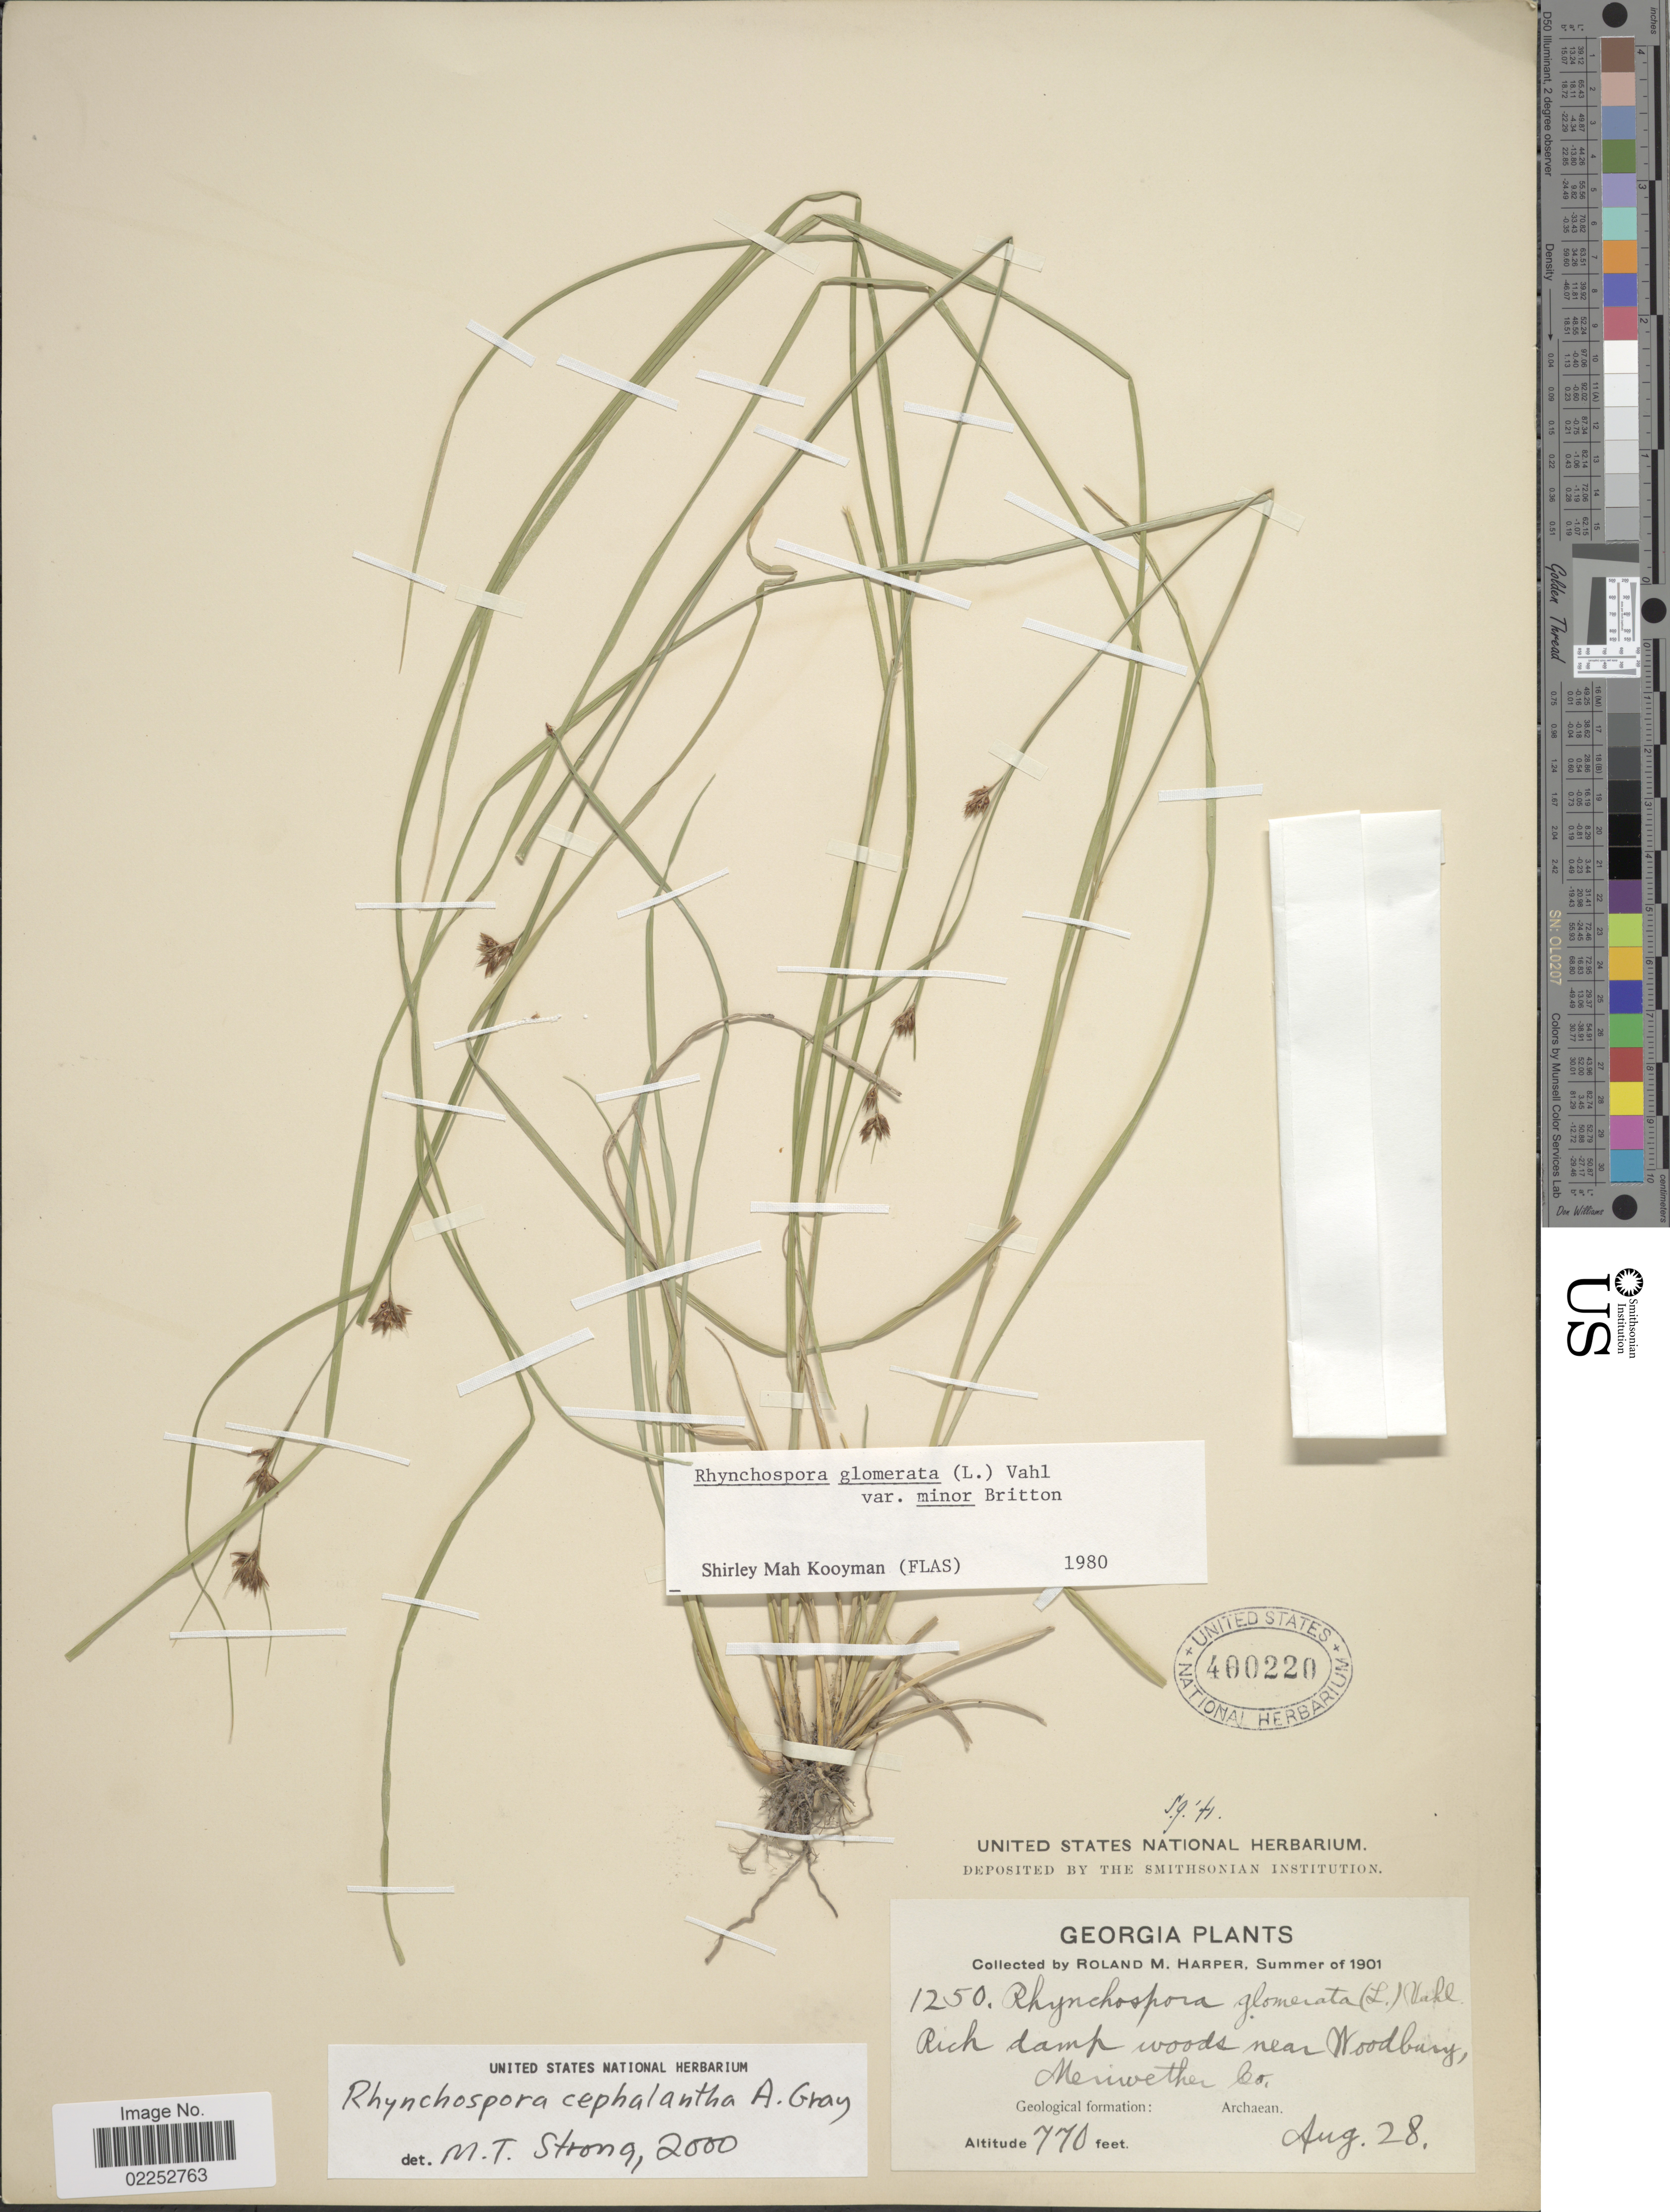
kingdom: Plantae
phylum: Tracheophyta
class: Liliopsida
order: Poales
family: Cyperaceae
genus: Rhynchospora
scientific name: Rhynchospora cephalantha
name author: A. Gray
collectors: R. M. Harper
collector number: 1250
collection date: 1901-08-28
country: United States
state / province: Georgia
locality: Near Woodbury, Meriwether Co.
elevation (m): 235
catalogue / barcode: US 400220